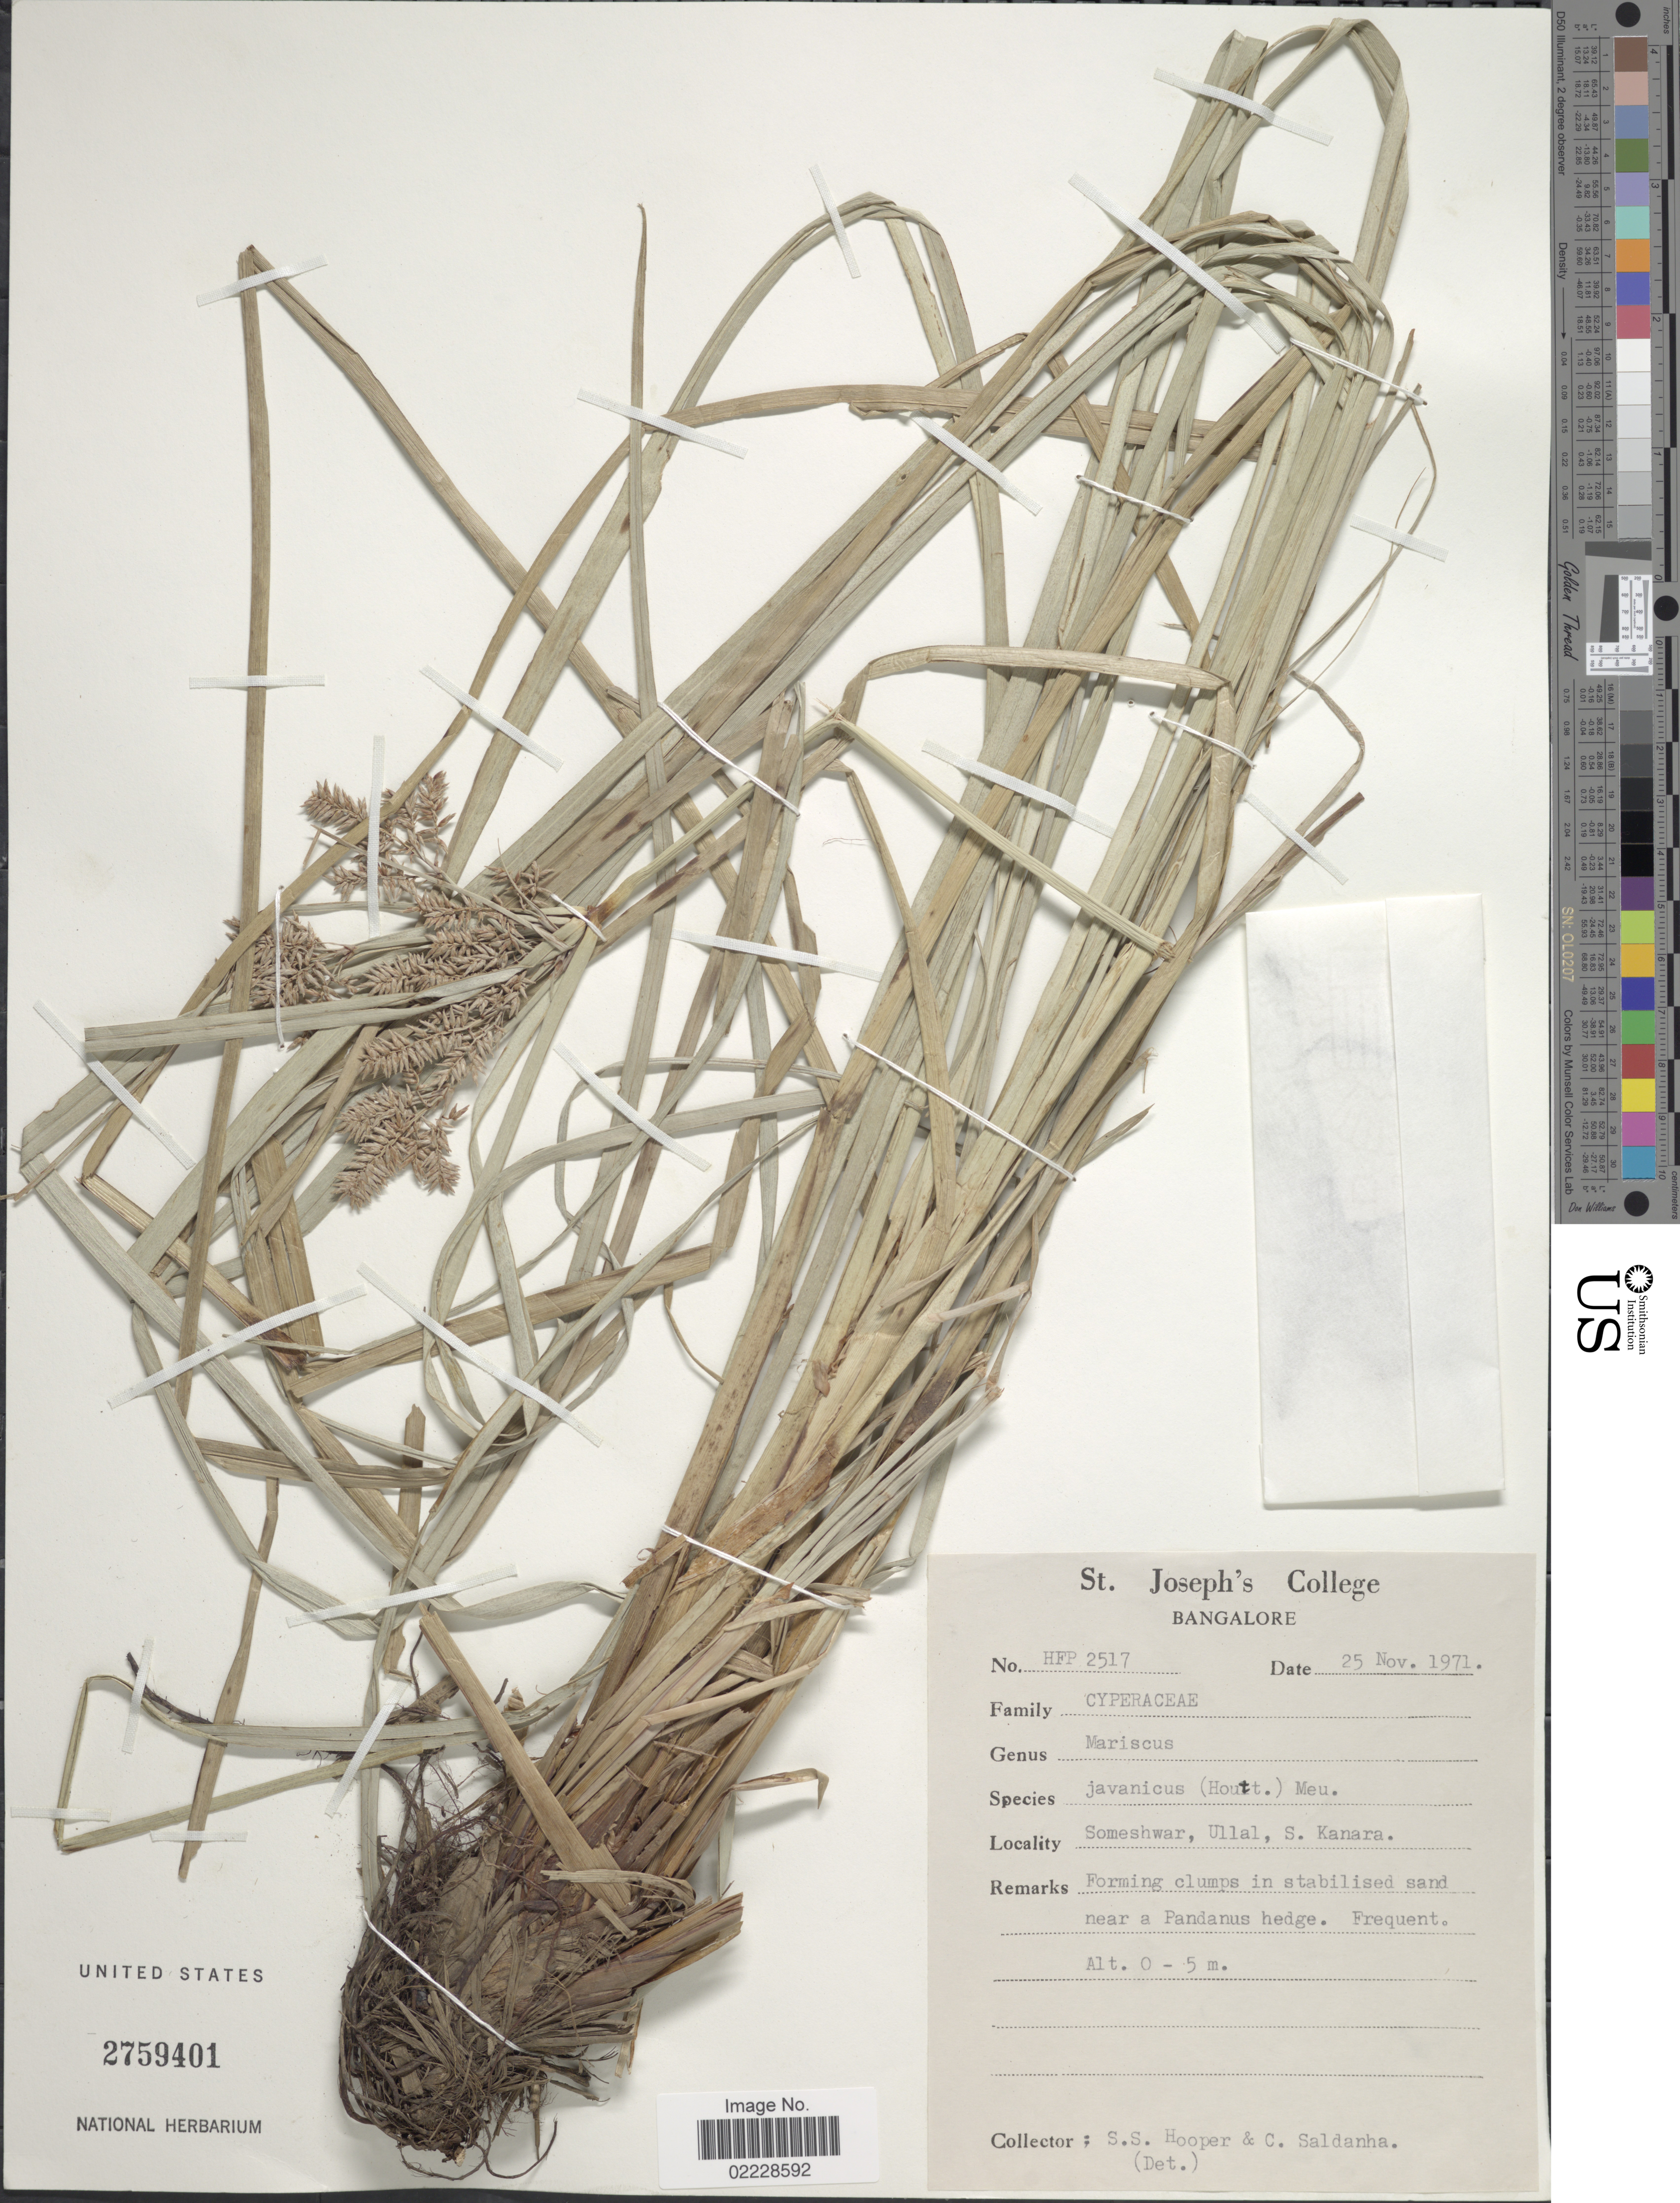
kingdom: Plantae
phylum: Tracheophyta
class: Liliopsida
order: Poales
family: Cyperaceae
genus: Cyperus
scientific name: Cyperus javanicus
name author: Houtt.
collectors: S. S. Hooper & C. Saldanha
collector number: HFP2517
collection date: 1971-11-25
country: India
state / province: Uttarakhand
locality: Someshwar, Ullal, S. Kanara.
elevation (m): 0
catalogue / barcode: US 2759401